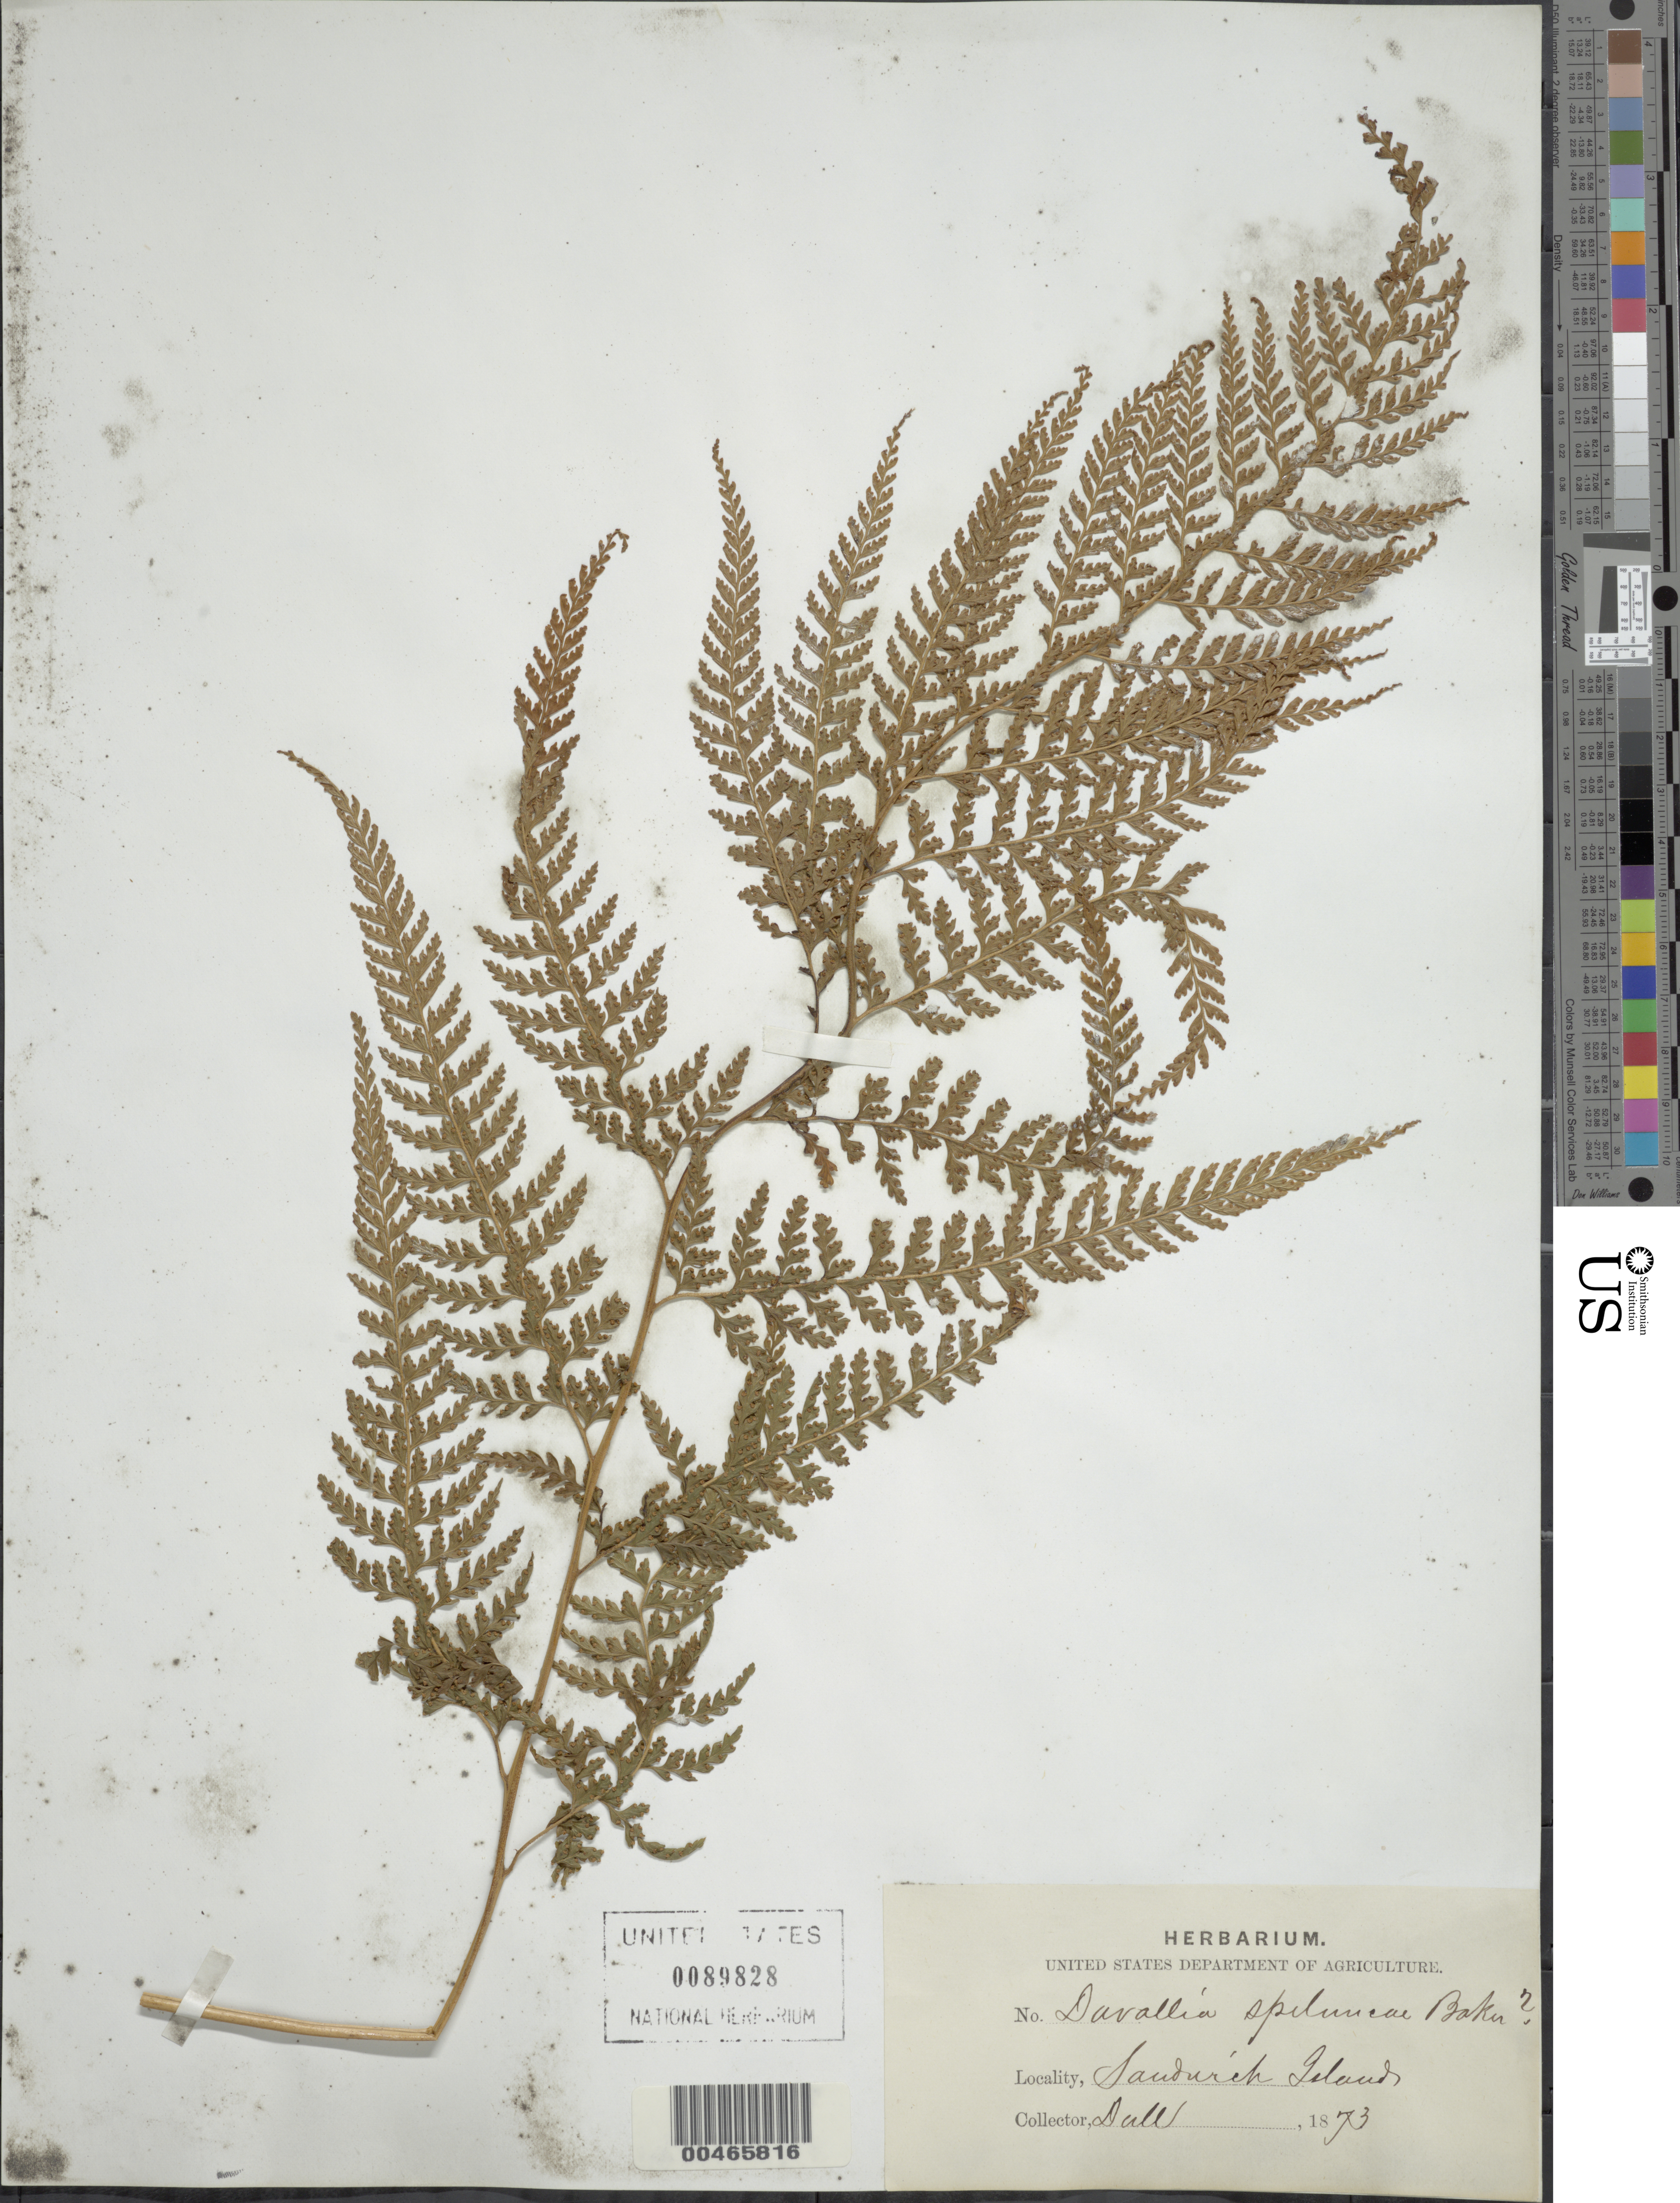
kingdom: Plantae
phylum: Tracheophyta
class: Polypodiopsida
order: Polypodiales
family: Dennstaedtiaceae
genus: Microlepia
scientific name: Microlepia speluncae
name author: (L.) T. Moore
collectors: -. Dull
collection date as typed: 1873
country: United States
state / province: Hawaii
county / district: Honolulu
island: Oahu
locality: Sandwich Islands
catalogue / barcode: US 89828